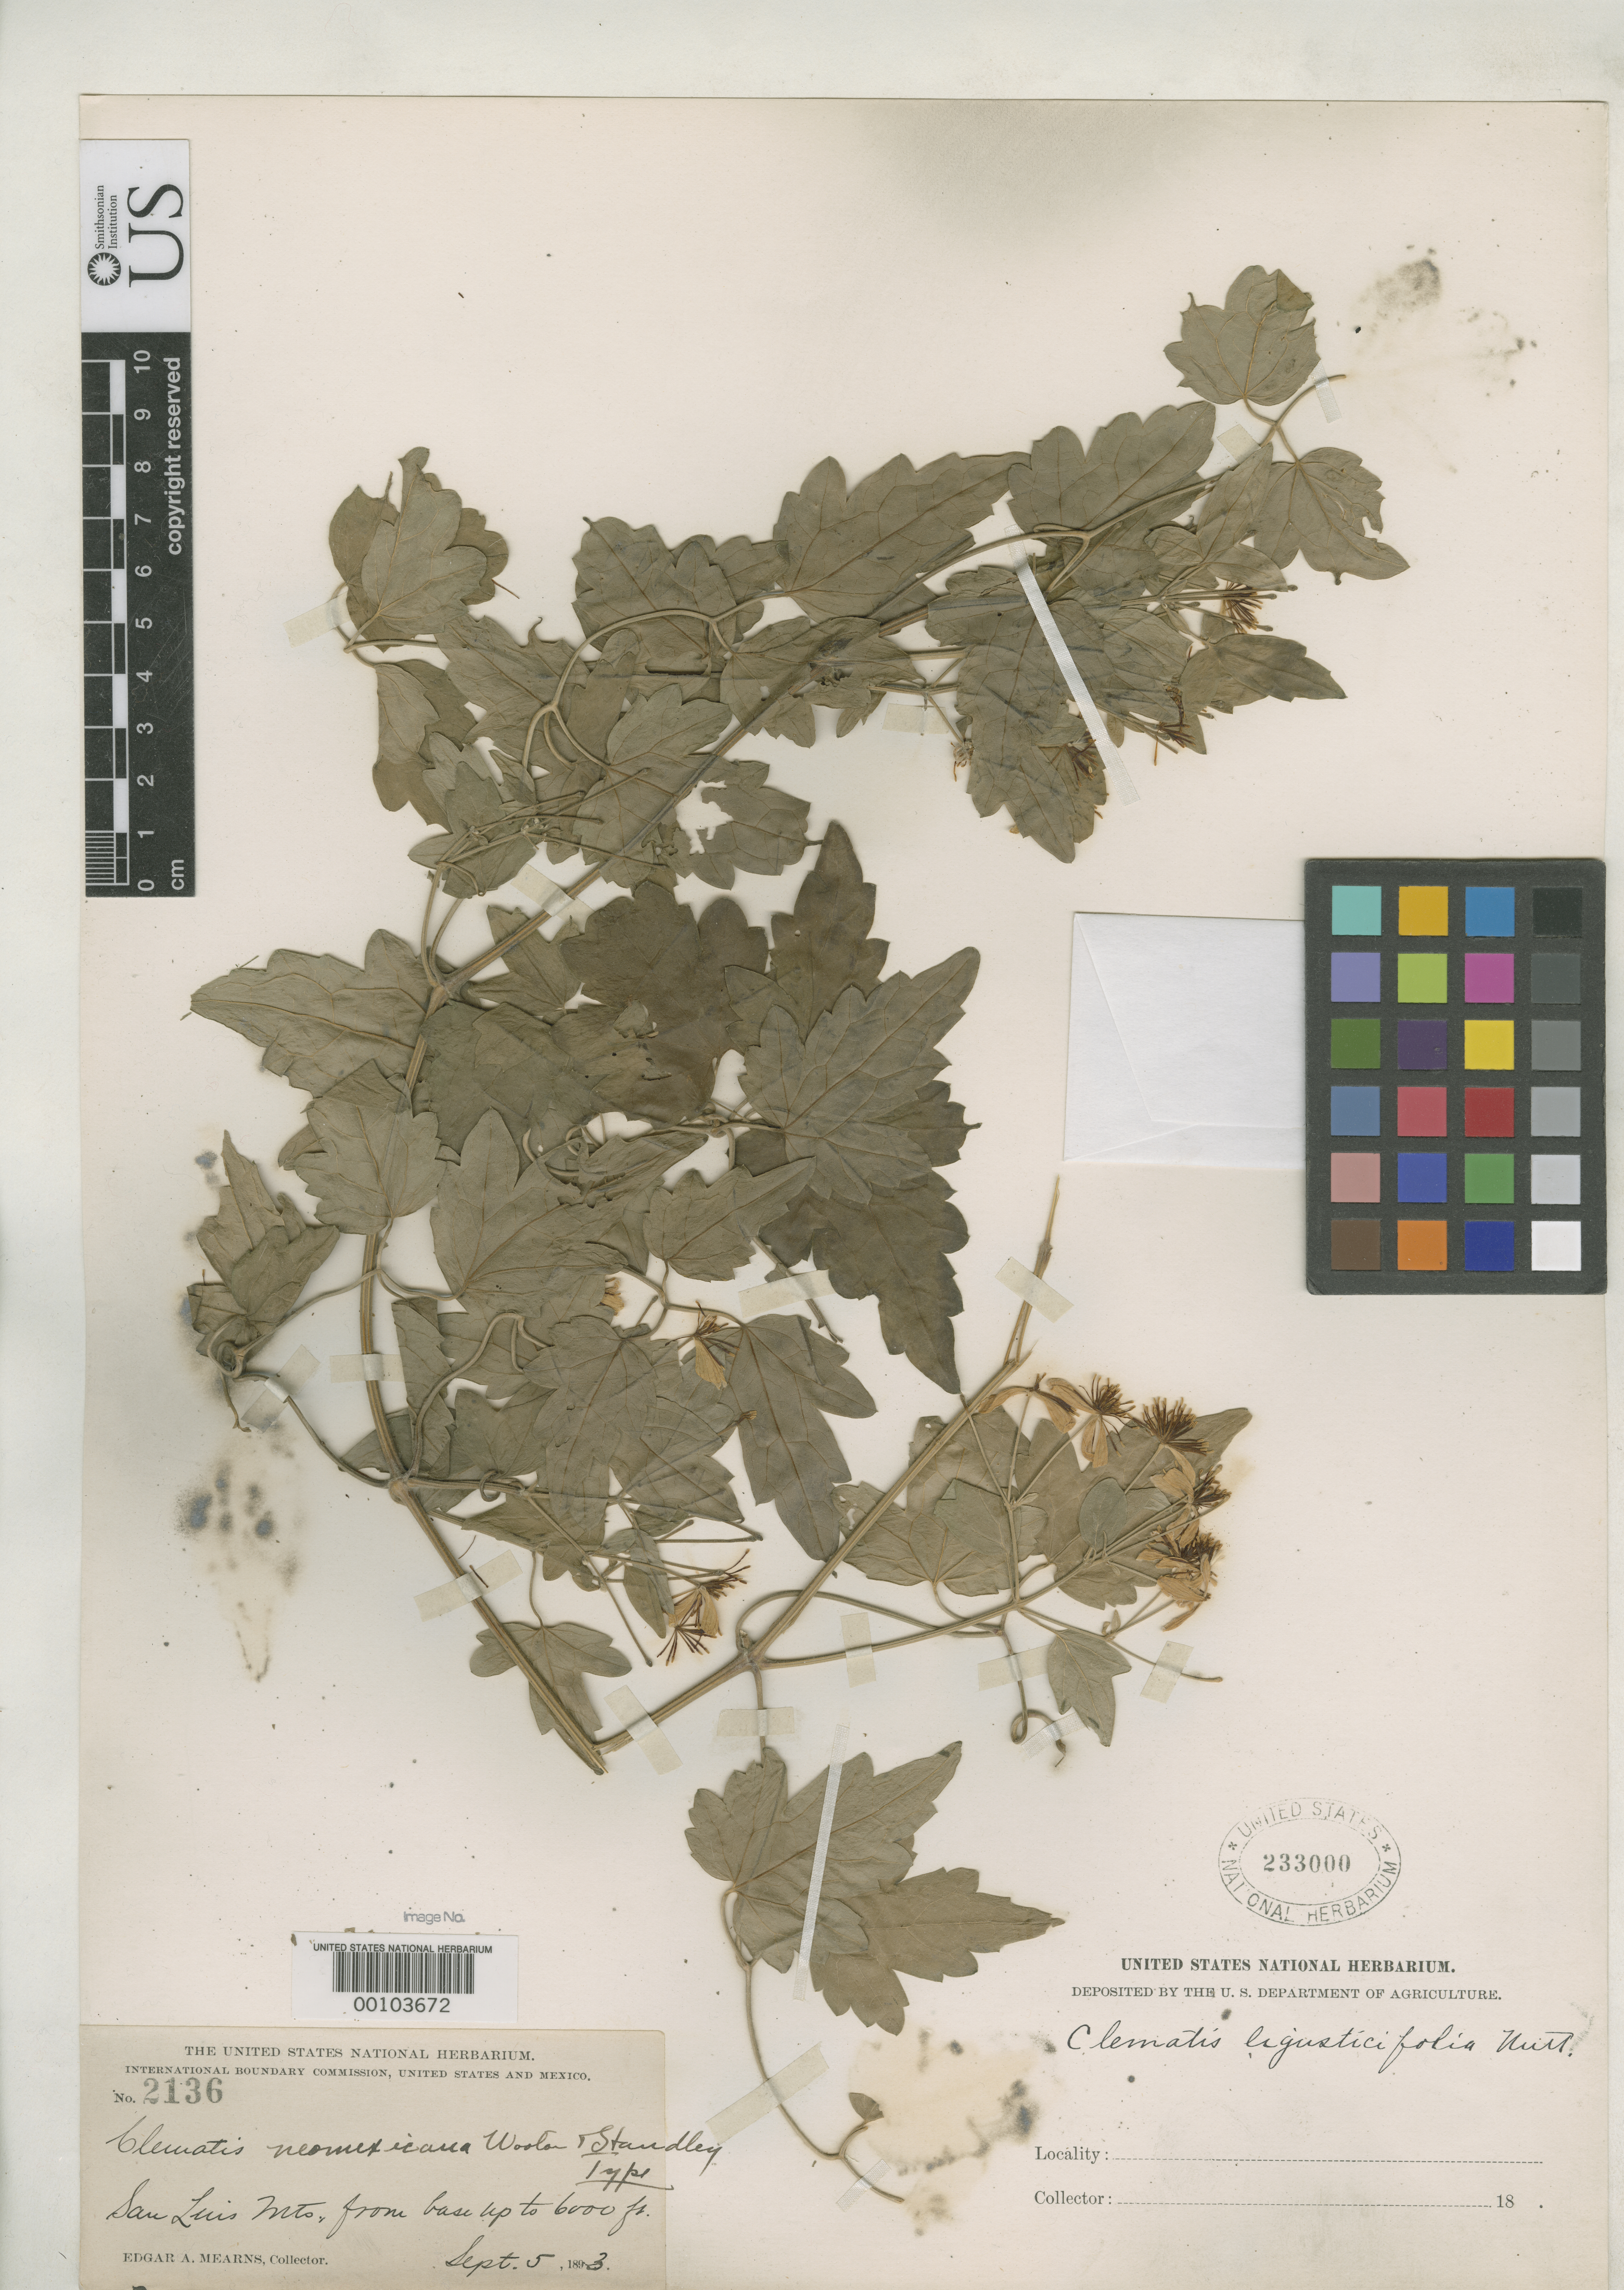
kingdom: Plantae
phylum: Tracheophyta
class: Magnoliopsida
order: Ranunculales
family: Ranunculaceae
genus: Clematis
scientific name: Clematis neomexicana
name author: Wooton & Standl.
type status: Holotype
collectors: E. A. Mearns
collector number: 2136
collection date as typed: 05 Sep 1893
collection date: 1893-09-05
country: United States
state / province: New Mexico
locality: San Luis Mountains.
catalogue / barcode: US 233000